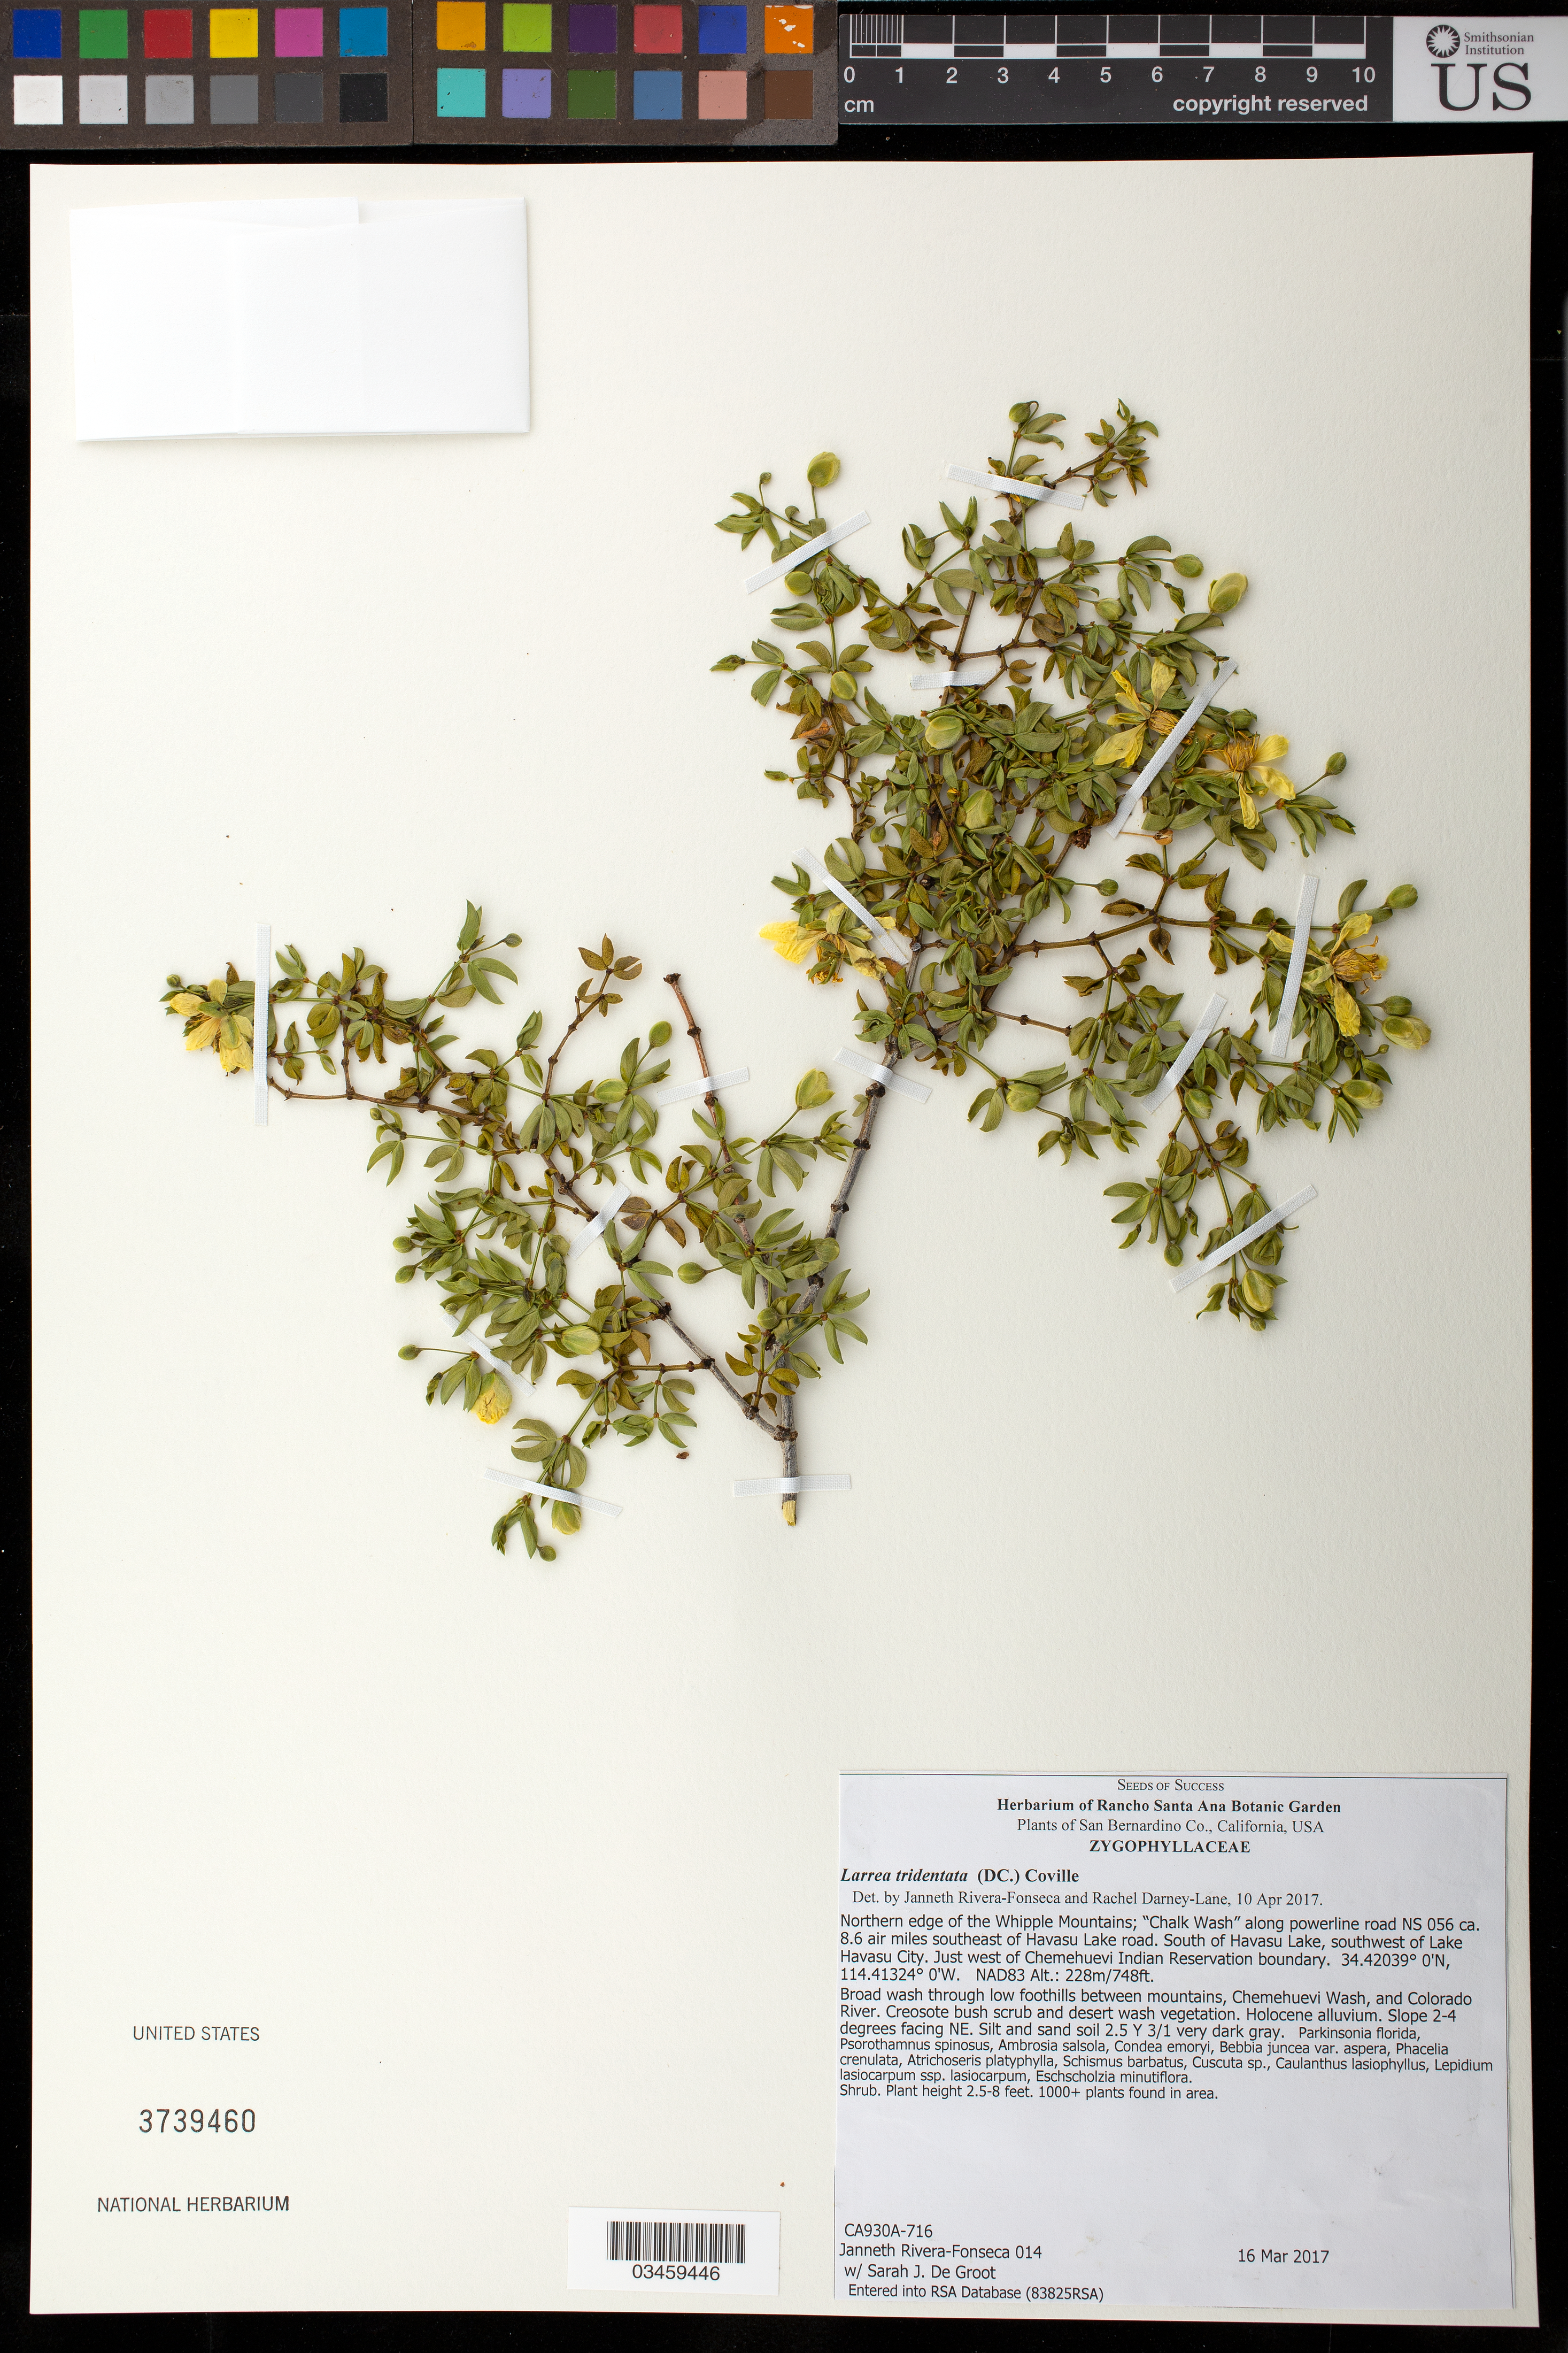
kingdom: Plantae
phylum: Tracheophyta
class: Magnoliopsida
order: Zygophyllales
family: Zygophyllaceae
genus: Larrea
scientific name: Larrea tridentata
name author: (Sessé & Moc. ex DC.) Coville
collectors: J. Rivera-Fonseca & S. De Groot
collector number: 014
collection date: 2017-03-16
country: United States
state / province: California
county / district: San Bernardino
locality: Northern edge of Whipple Mts, 8.6 air mi. SE of Havasu Lake Road, SW of Lake Havasu City, W of Chemehuevi Indian Reservation boundary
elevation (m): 228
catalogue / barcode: US 3739460